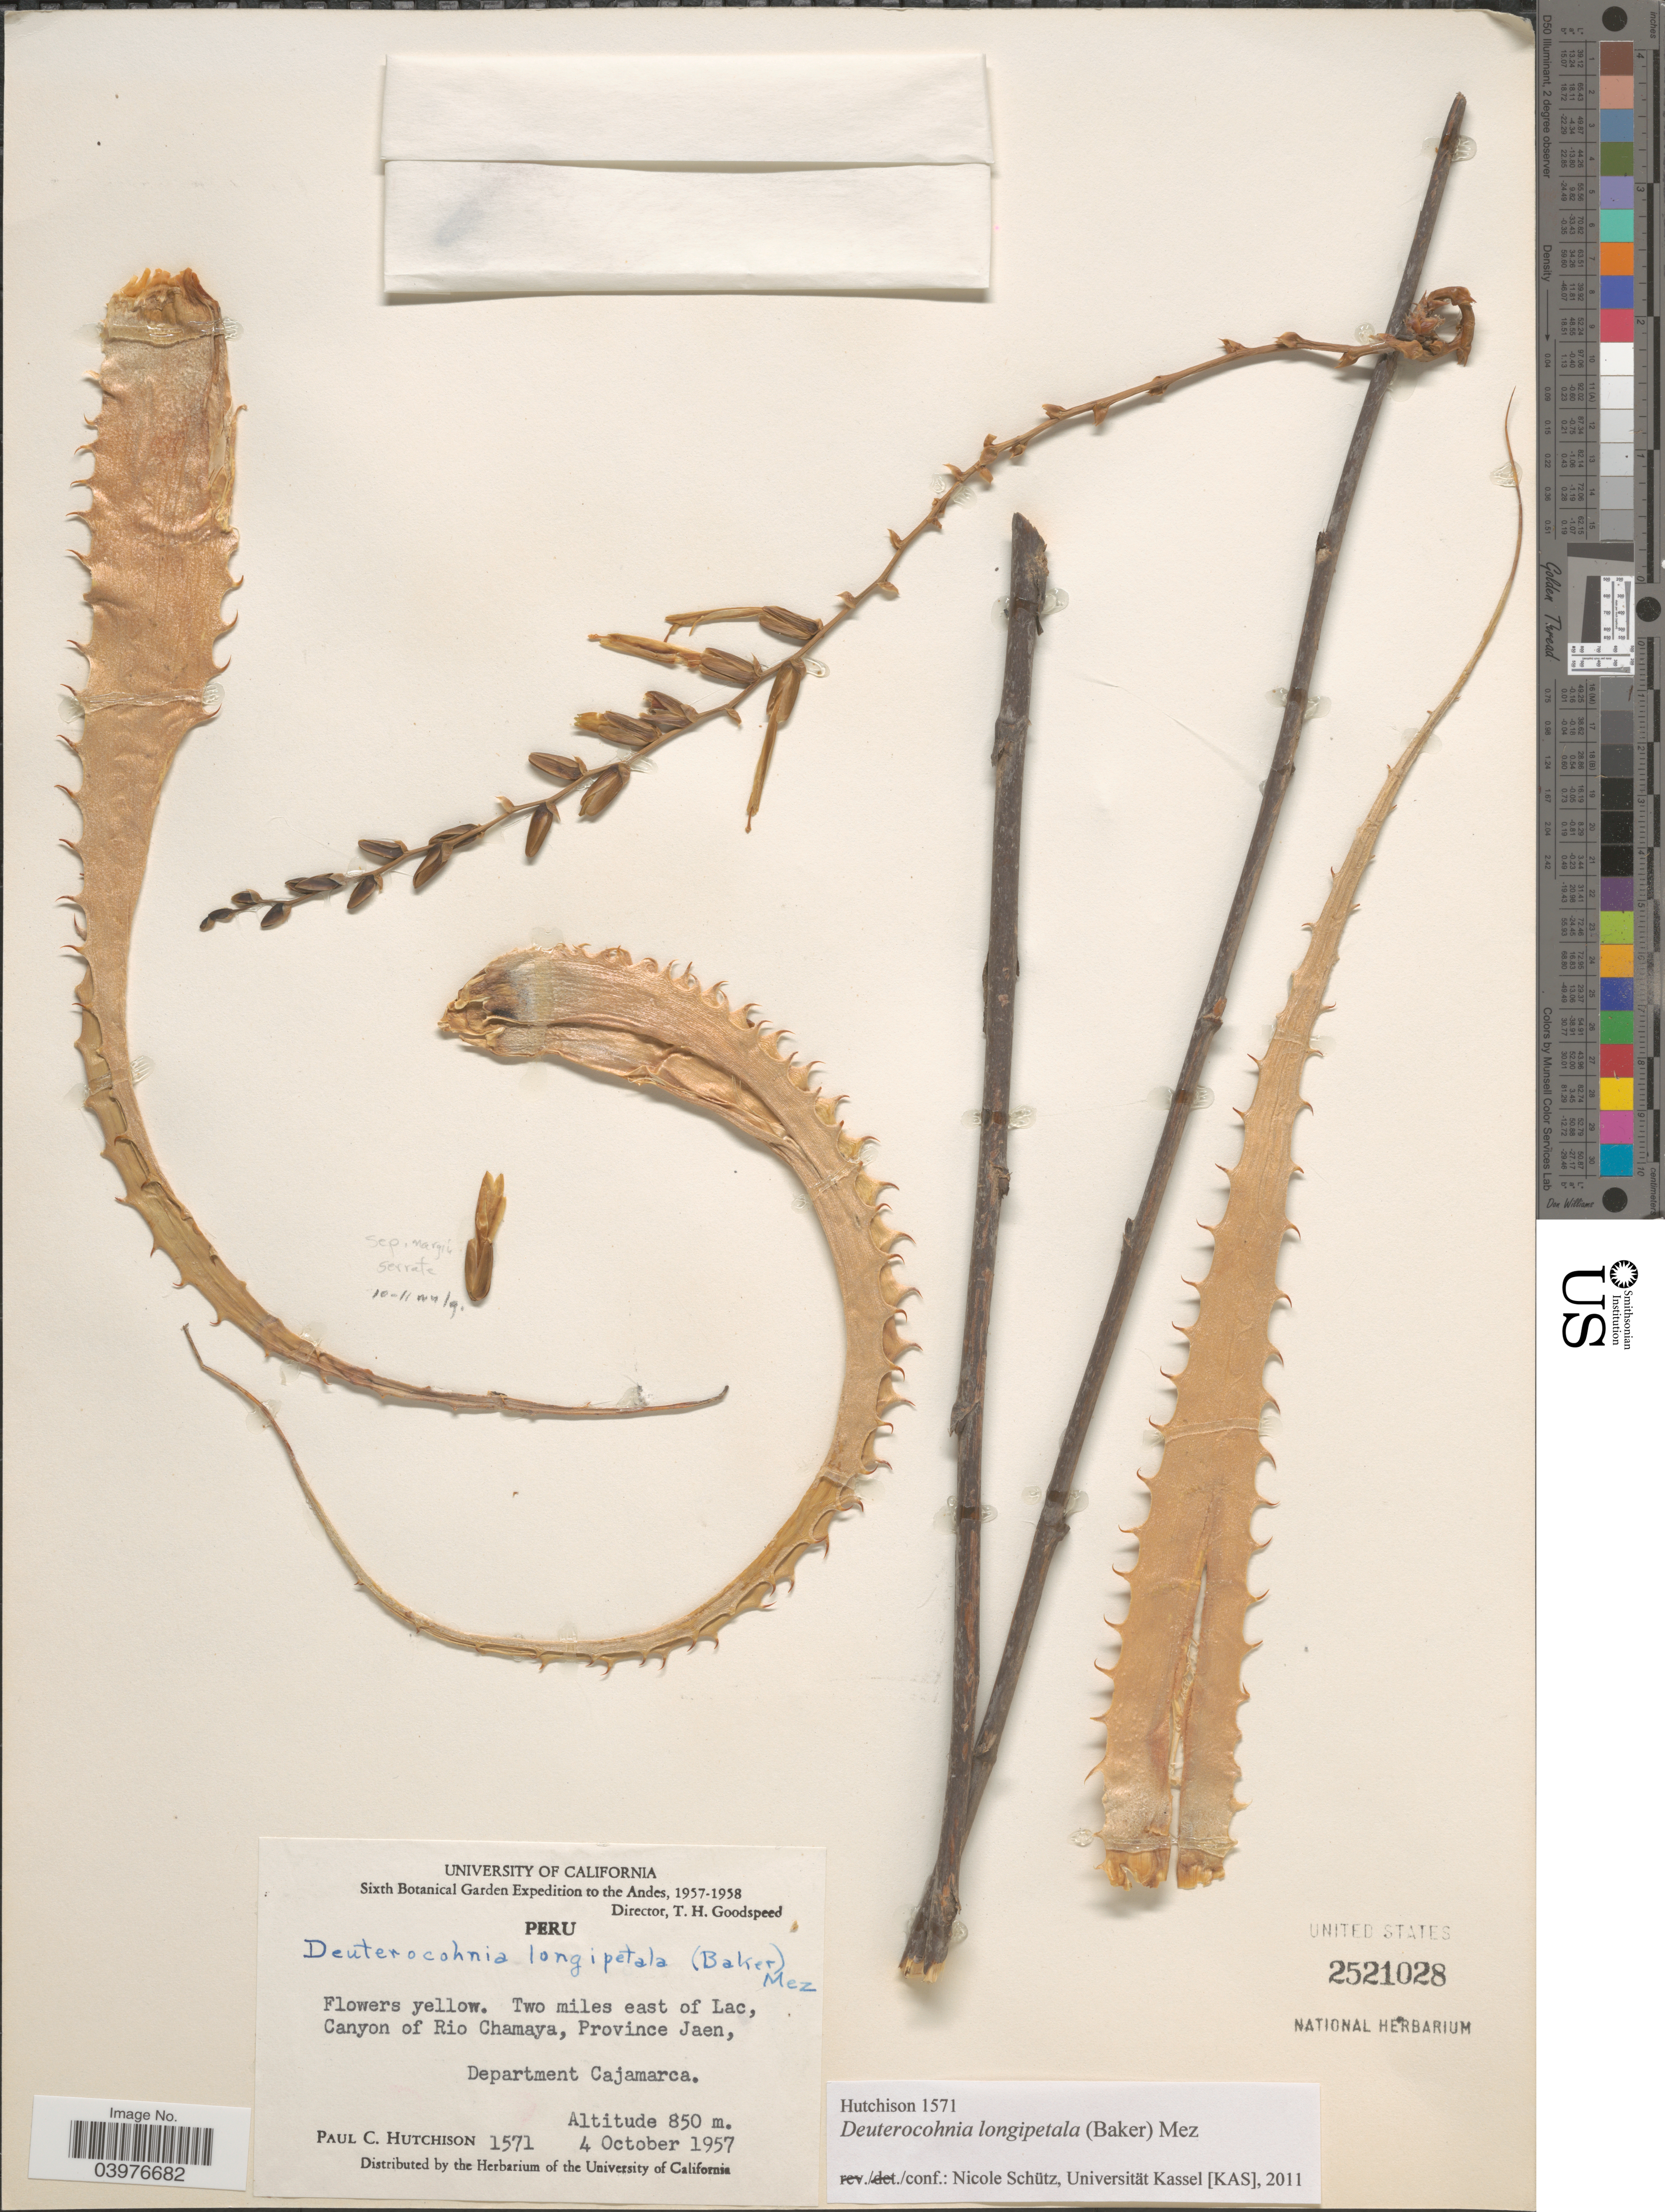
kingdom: Plantae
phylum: Tracheophyta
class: Liliopsida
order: Poales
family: Bromeliaceae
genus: Deuterocohnia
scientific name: Deuterocohnia longipetala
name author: (Baker) Mez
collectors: P. C. Hutchison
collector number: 1571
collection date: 1957-10-04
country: Peru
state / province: Cajamarca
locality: The Andes. Two miles east of Lac, Canyon of Rio Chamaya, Province Jaen, Department of Cajamarca.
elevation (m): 850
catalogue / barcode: US 2521028